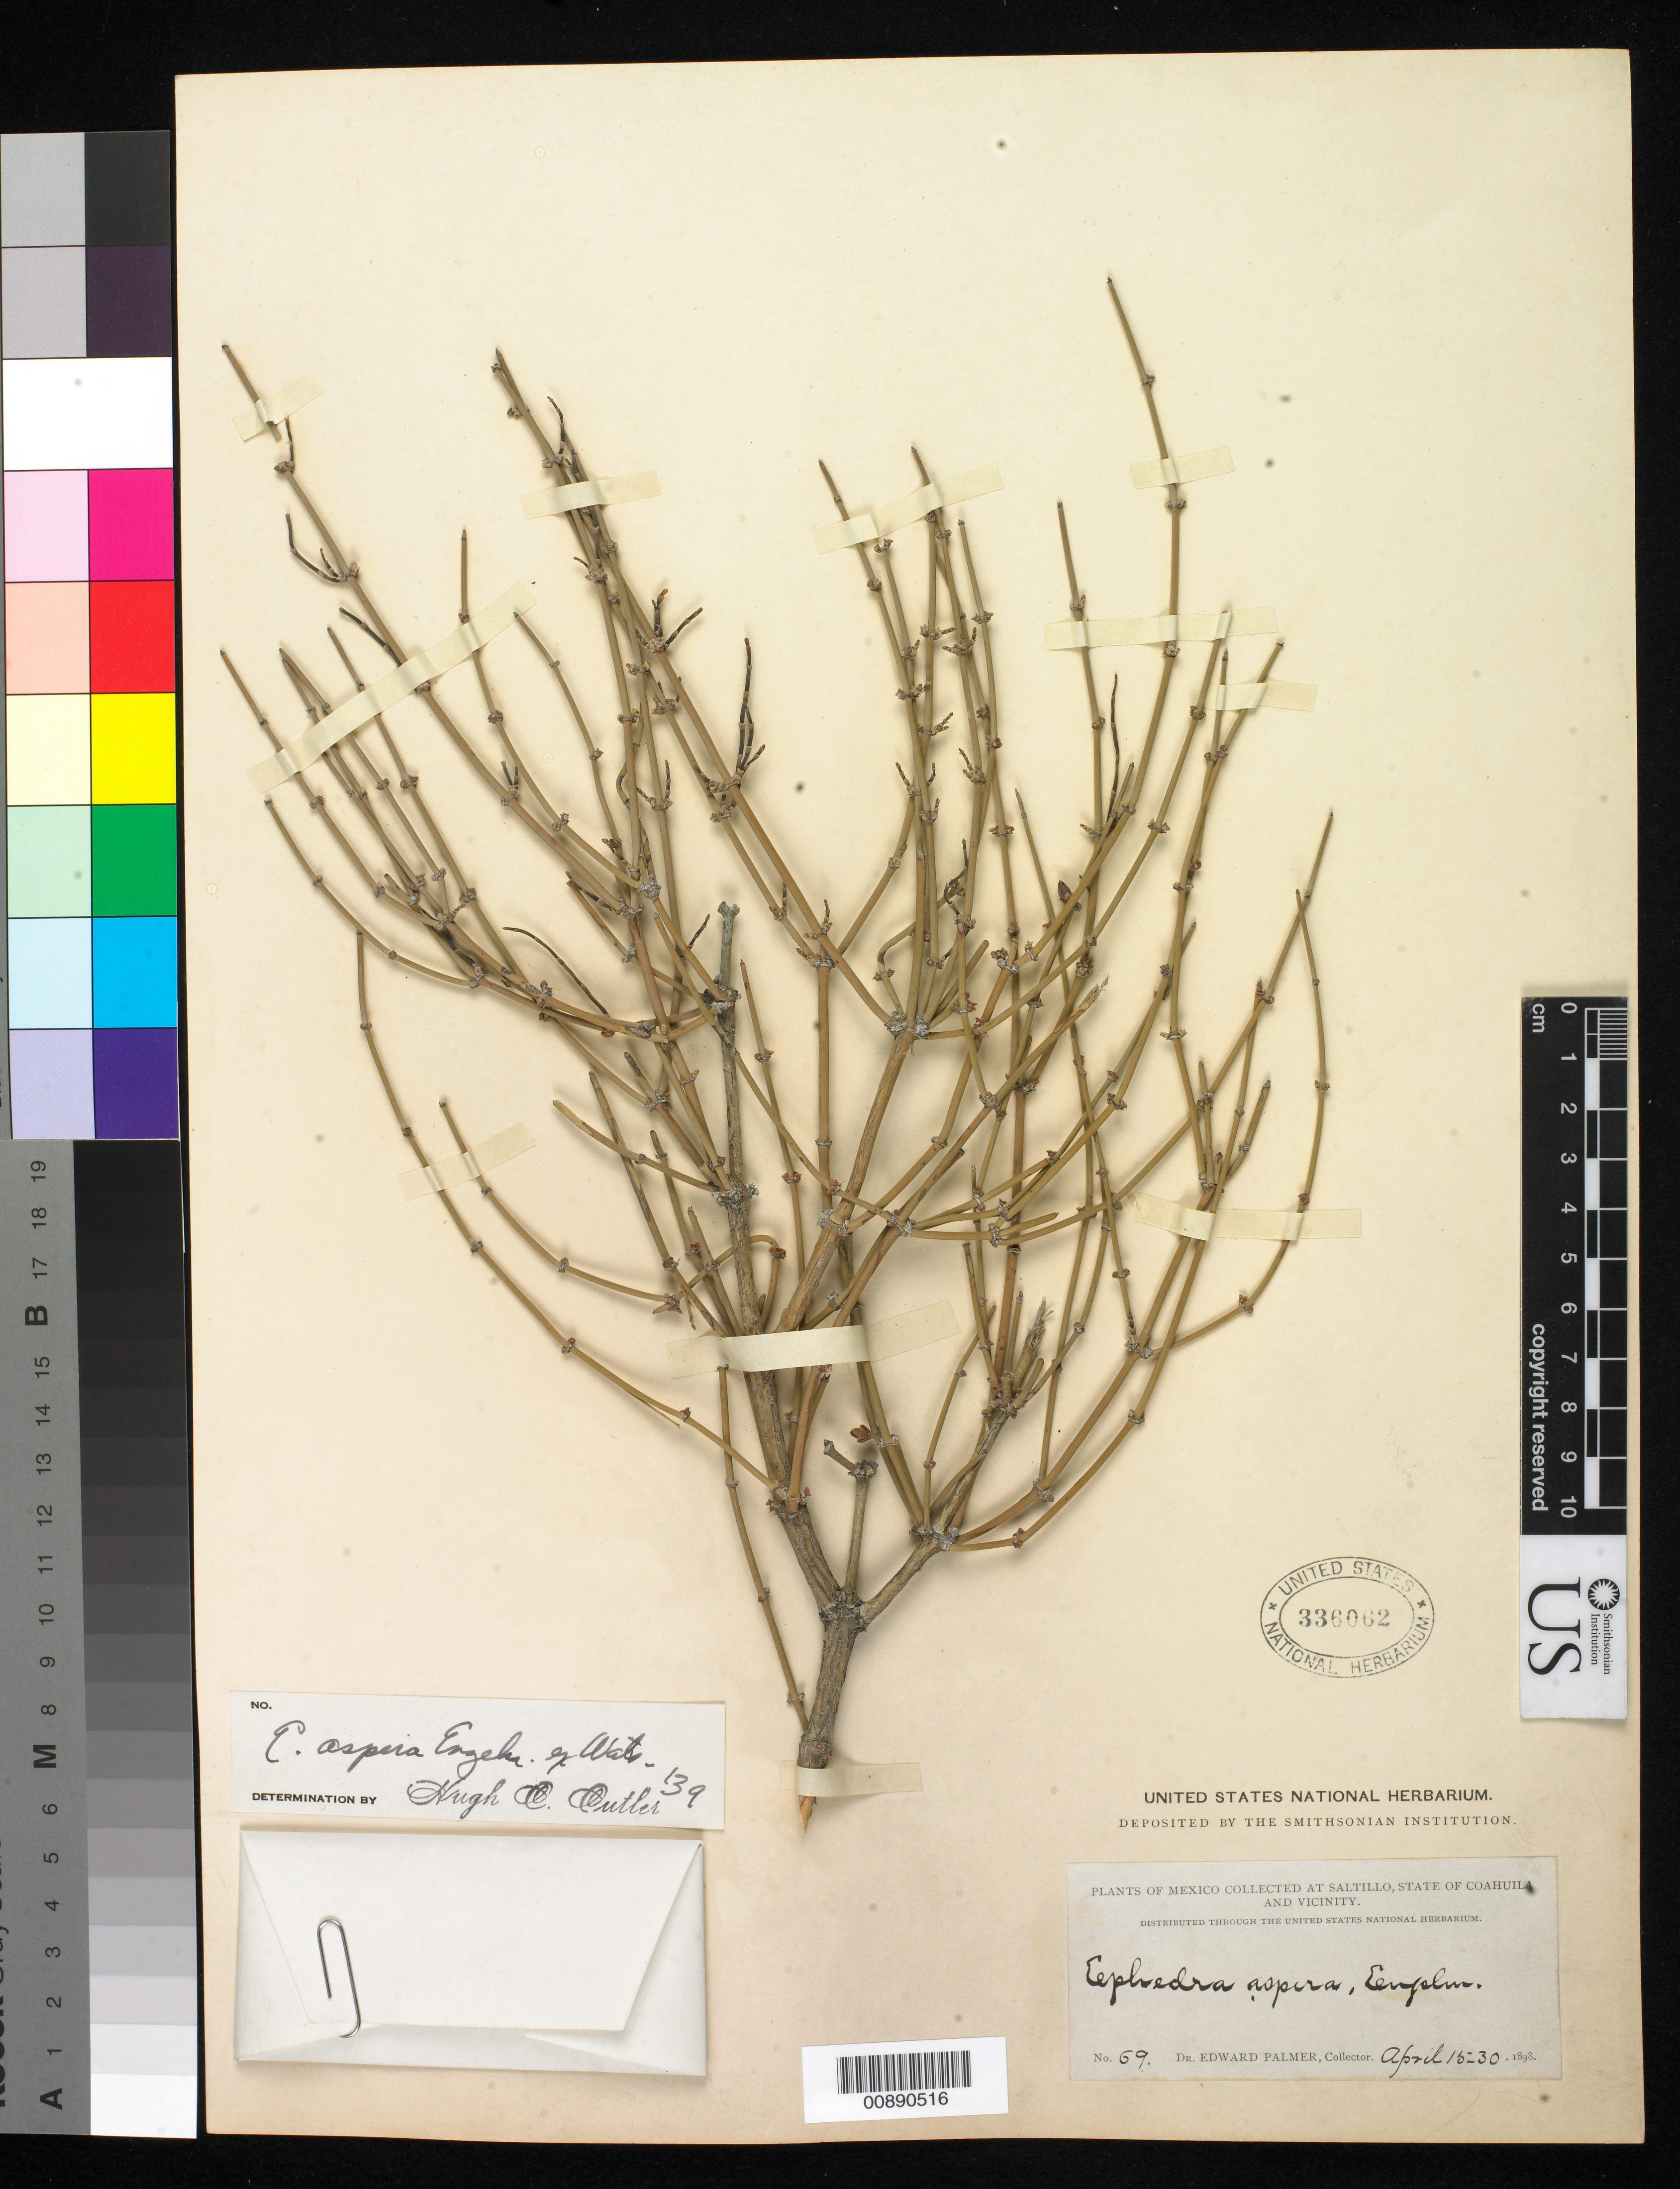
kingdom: Plantae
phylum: Tracheophyta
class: Gnetopsida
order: Ephedrales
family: Ephedraceae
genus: Ephedra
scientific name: Ephedra aspera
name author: Engelm. ex S. Watson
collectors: E. Palmer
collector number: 69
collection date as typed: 15 Apr 1898 to 30 Apr 1898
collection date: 1898-04-15/1898-04-30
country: Mexico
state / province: Coahuila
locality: Saltillo, Coahuila and vicinity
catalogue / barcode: US 336062